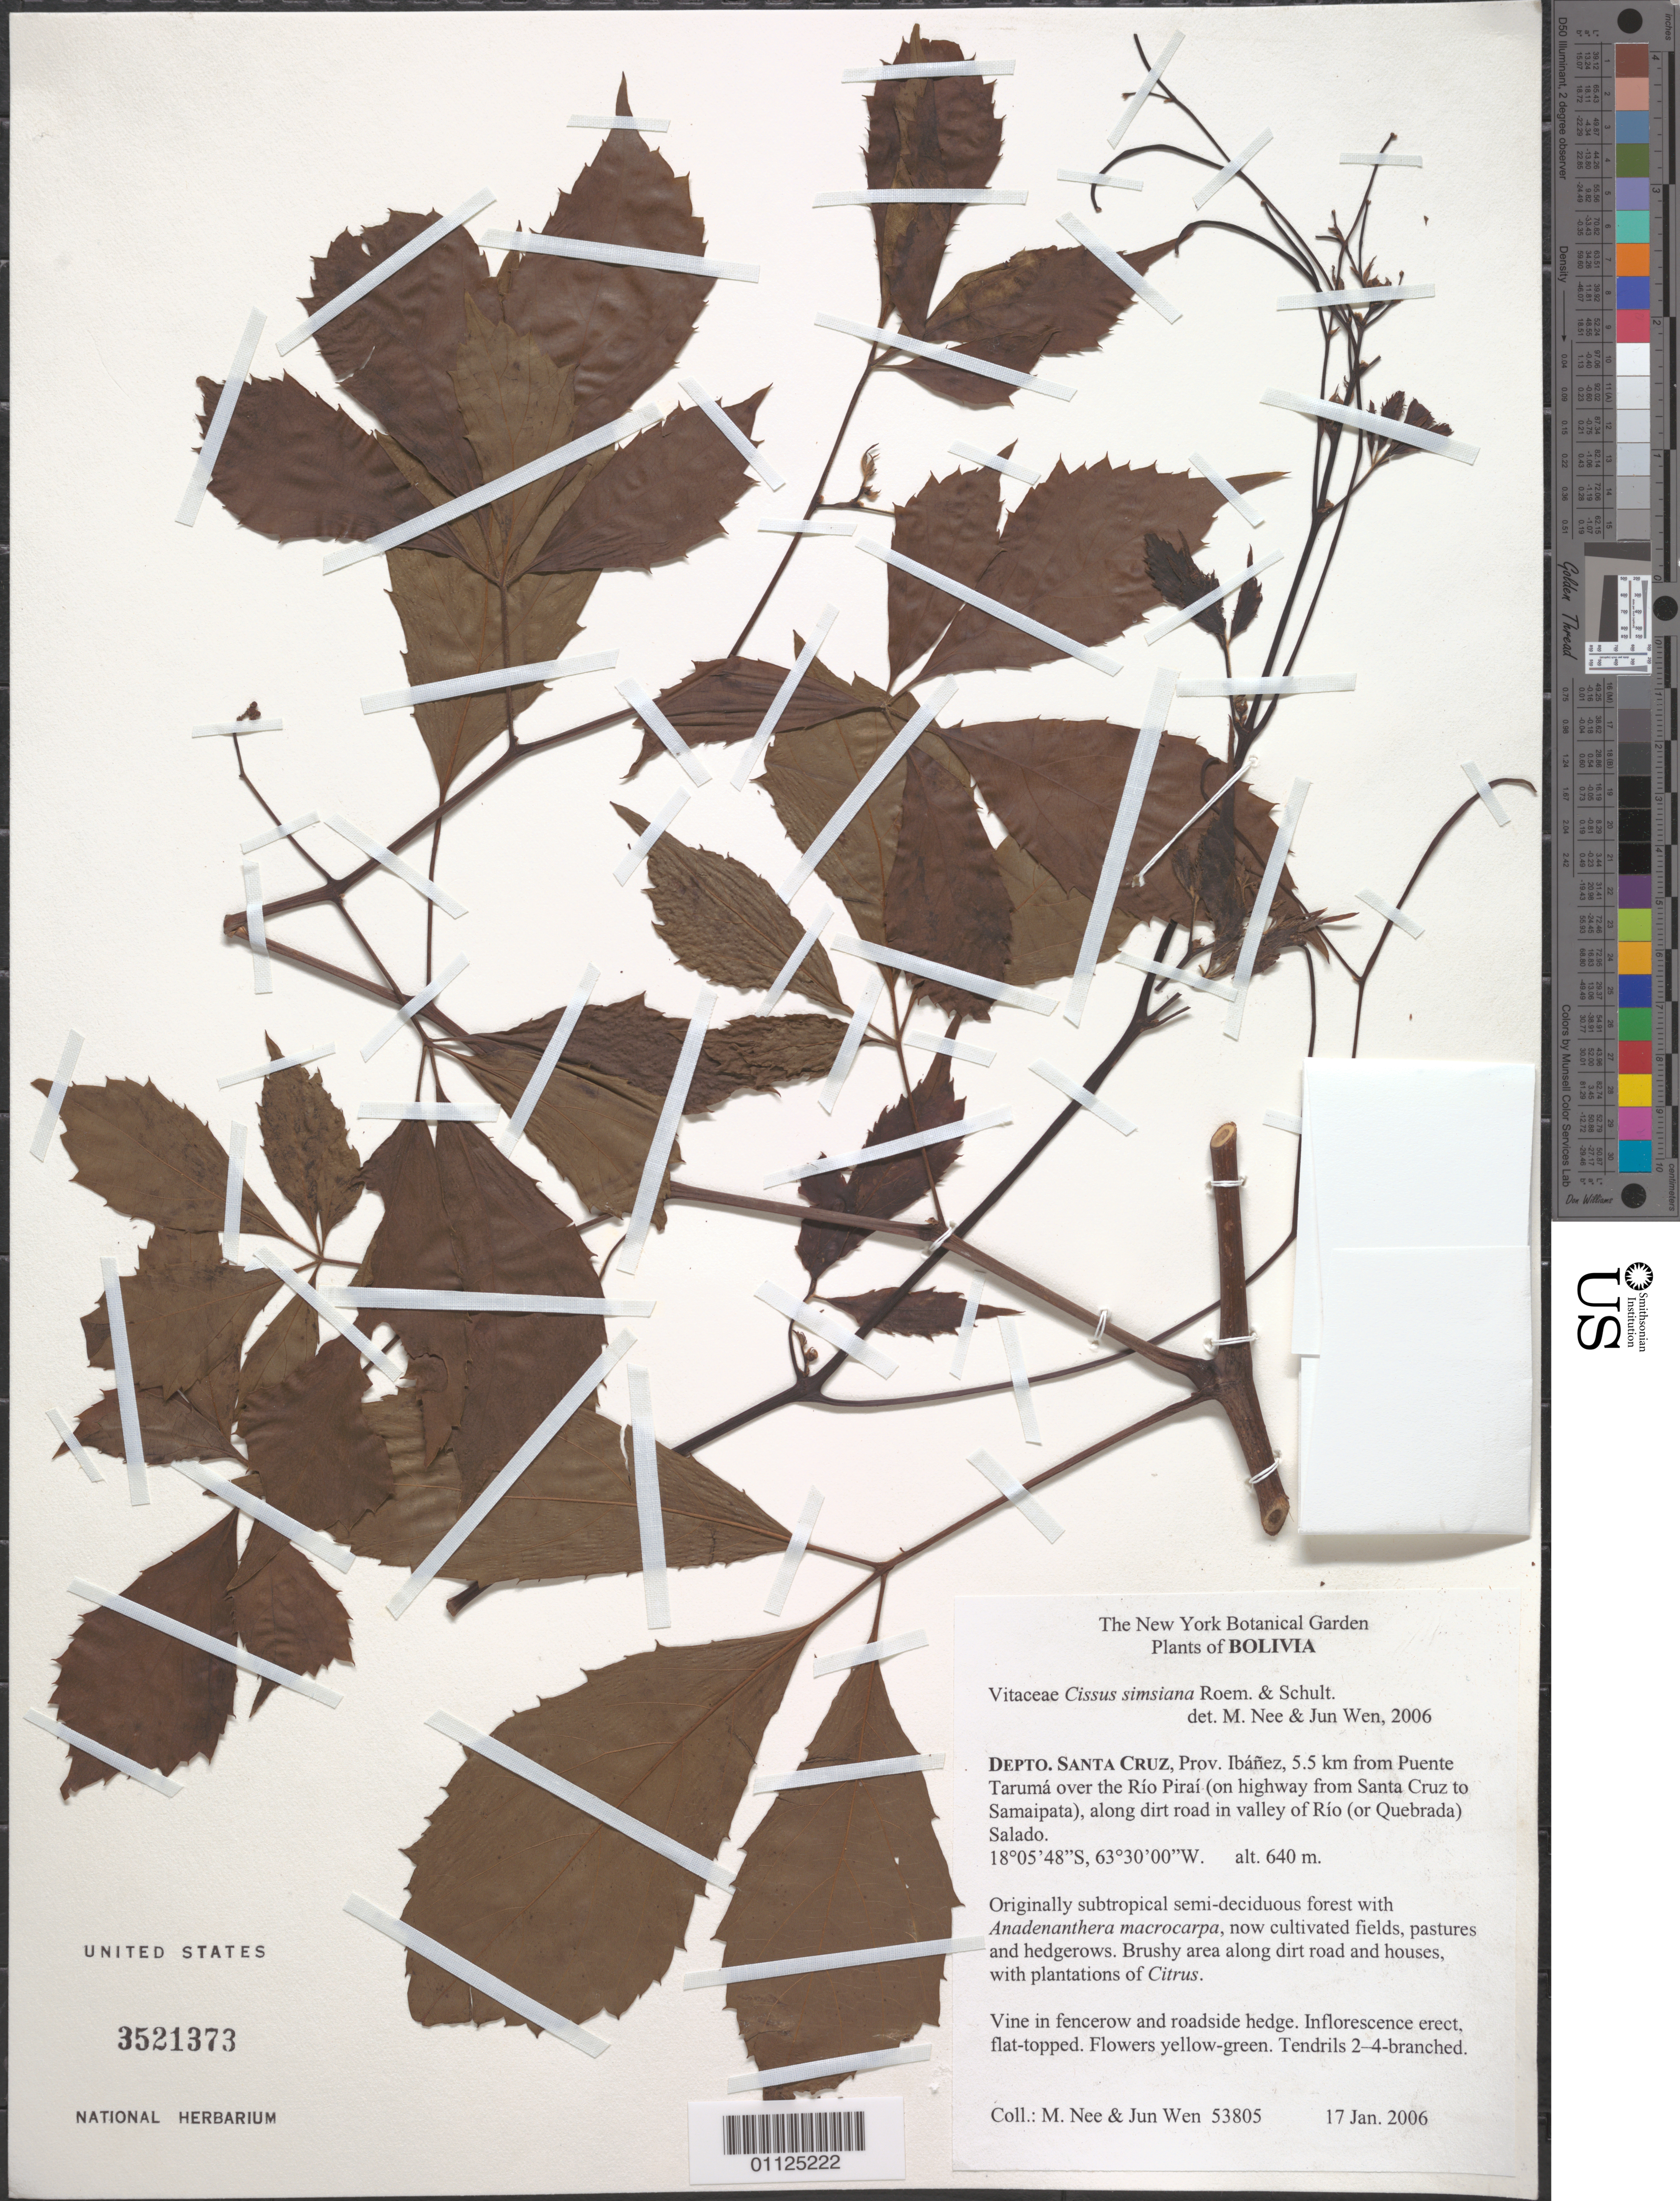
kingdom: Plantae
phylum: Tracheophyta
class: Magnoliopsida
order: Vitales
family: Vitaceae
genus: Clematicissus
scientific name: Clematicissus simsiana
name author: (Roem. & Schult.) Lombardi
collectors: M. Nee & J. Wen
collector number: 53805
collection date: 2006-01-17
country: Bolivia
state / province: Santa Cruz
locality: Prov. Ibanez, 5.5 km from Puente Taruma over the Rio Pirai (on Hwy from Santa Cruz to Samaipata), along dirt road in valley of Rio (or Quebrada) Salado.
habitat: Originally subtropical semi-deciduous forest. Vine in fencerow and roadside hedge.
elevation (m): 640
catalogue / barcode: US 3521373